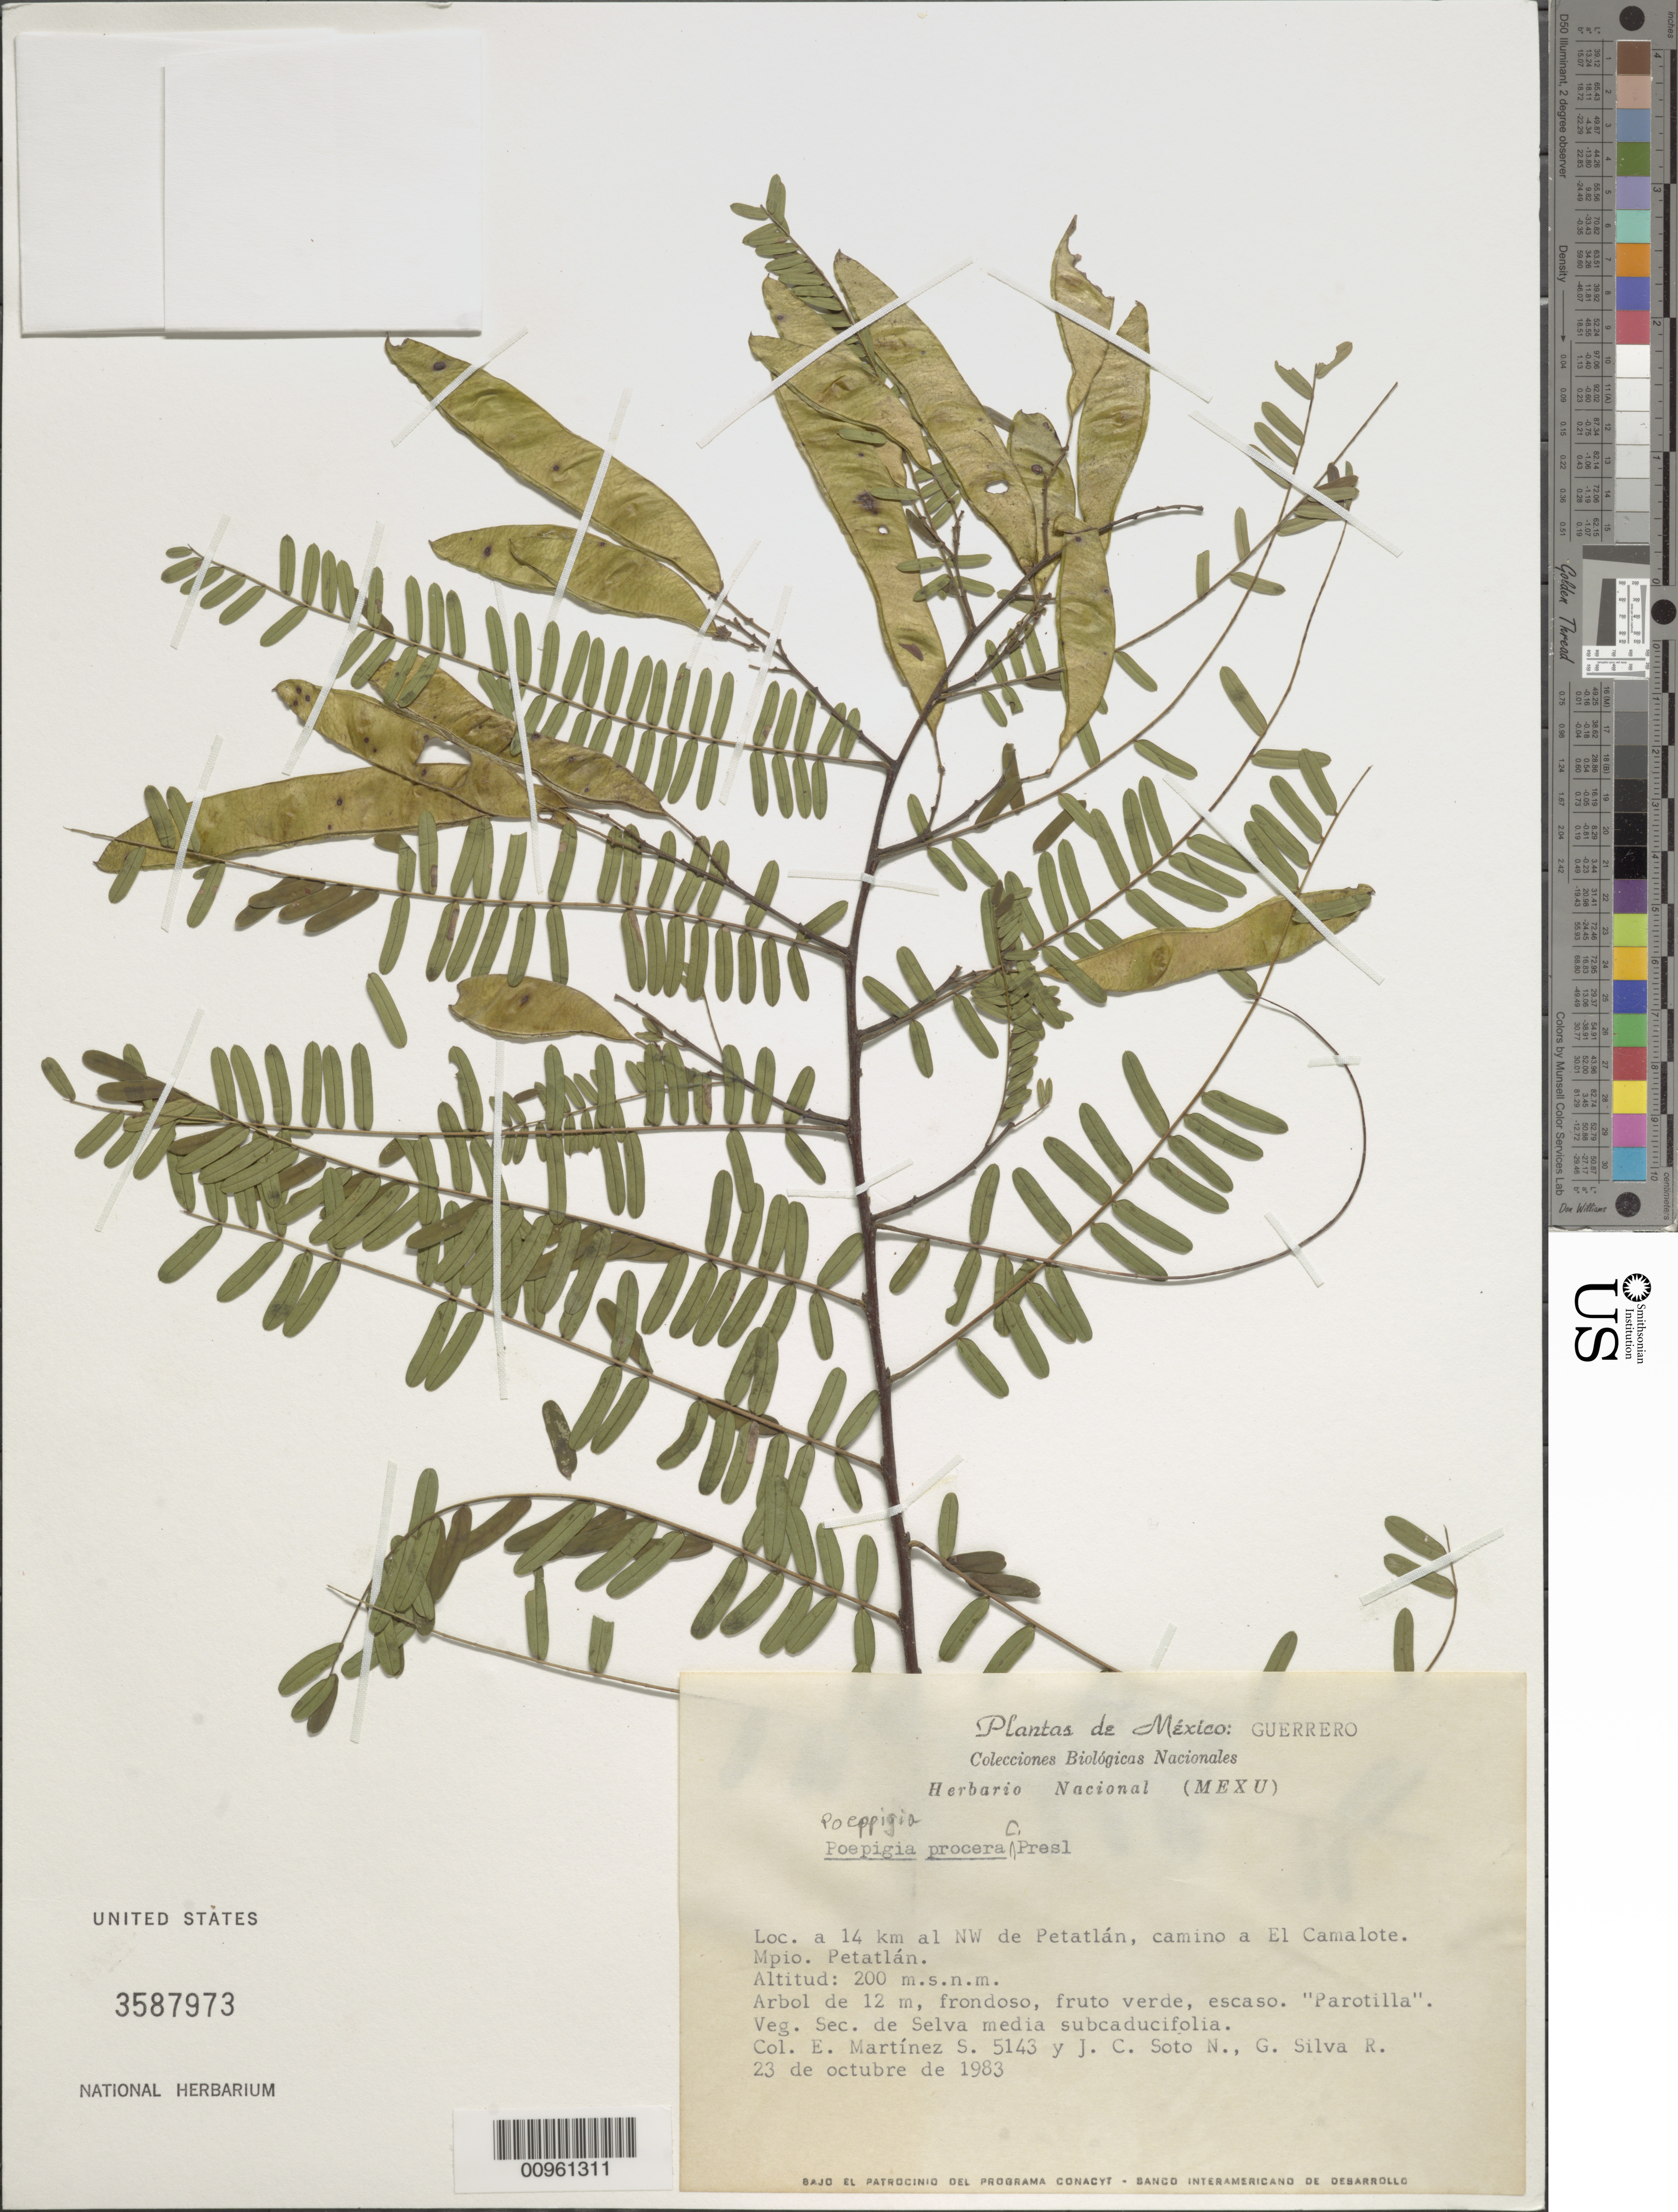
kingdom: Plantae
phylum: Tracheophyta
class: Magnoliopsida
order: Fabales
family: Fabaceae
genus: Poeppigia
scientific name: Poeppigia procera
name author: C. Presl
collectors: E. M. Martínez S., J. Soto & G. Silva R.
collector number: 5143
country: Mexico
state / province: Guerrero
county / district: Petatlán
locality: NW of Petatlan, camino a El Camalote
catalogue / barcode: US 3587973